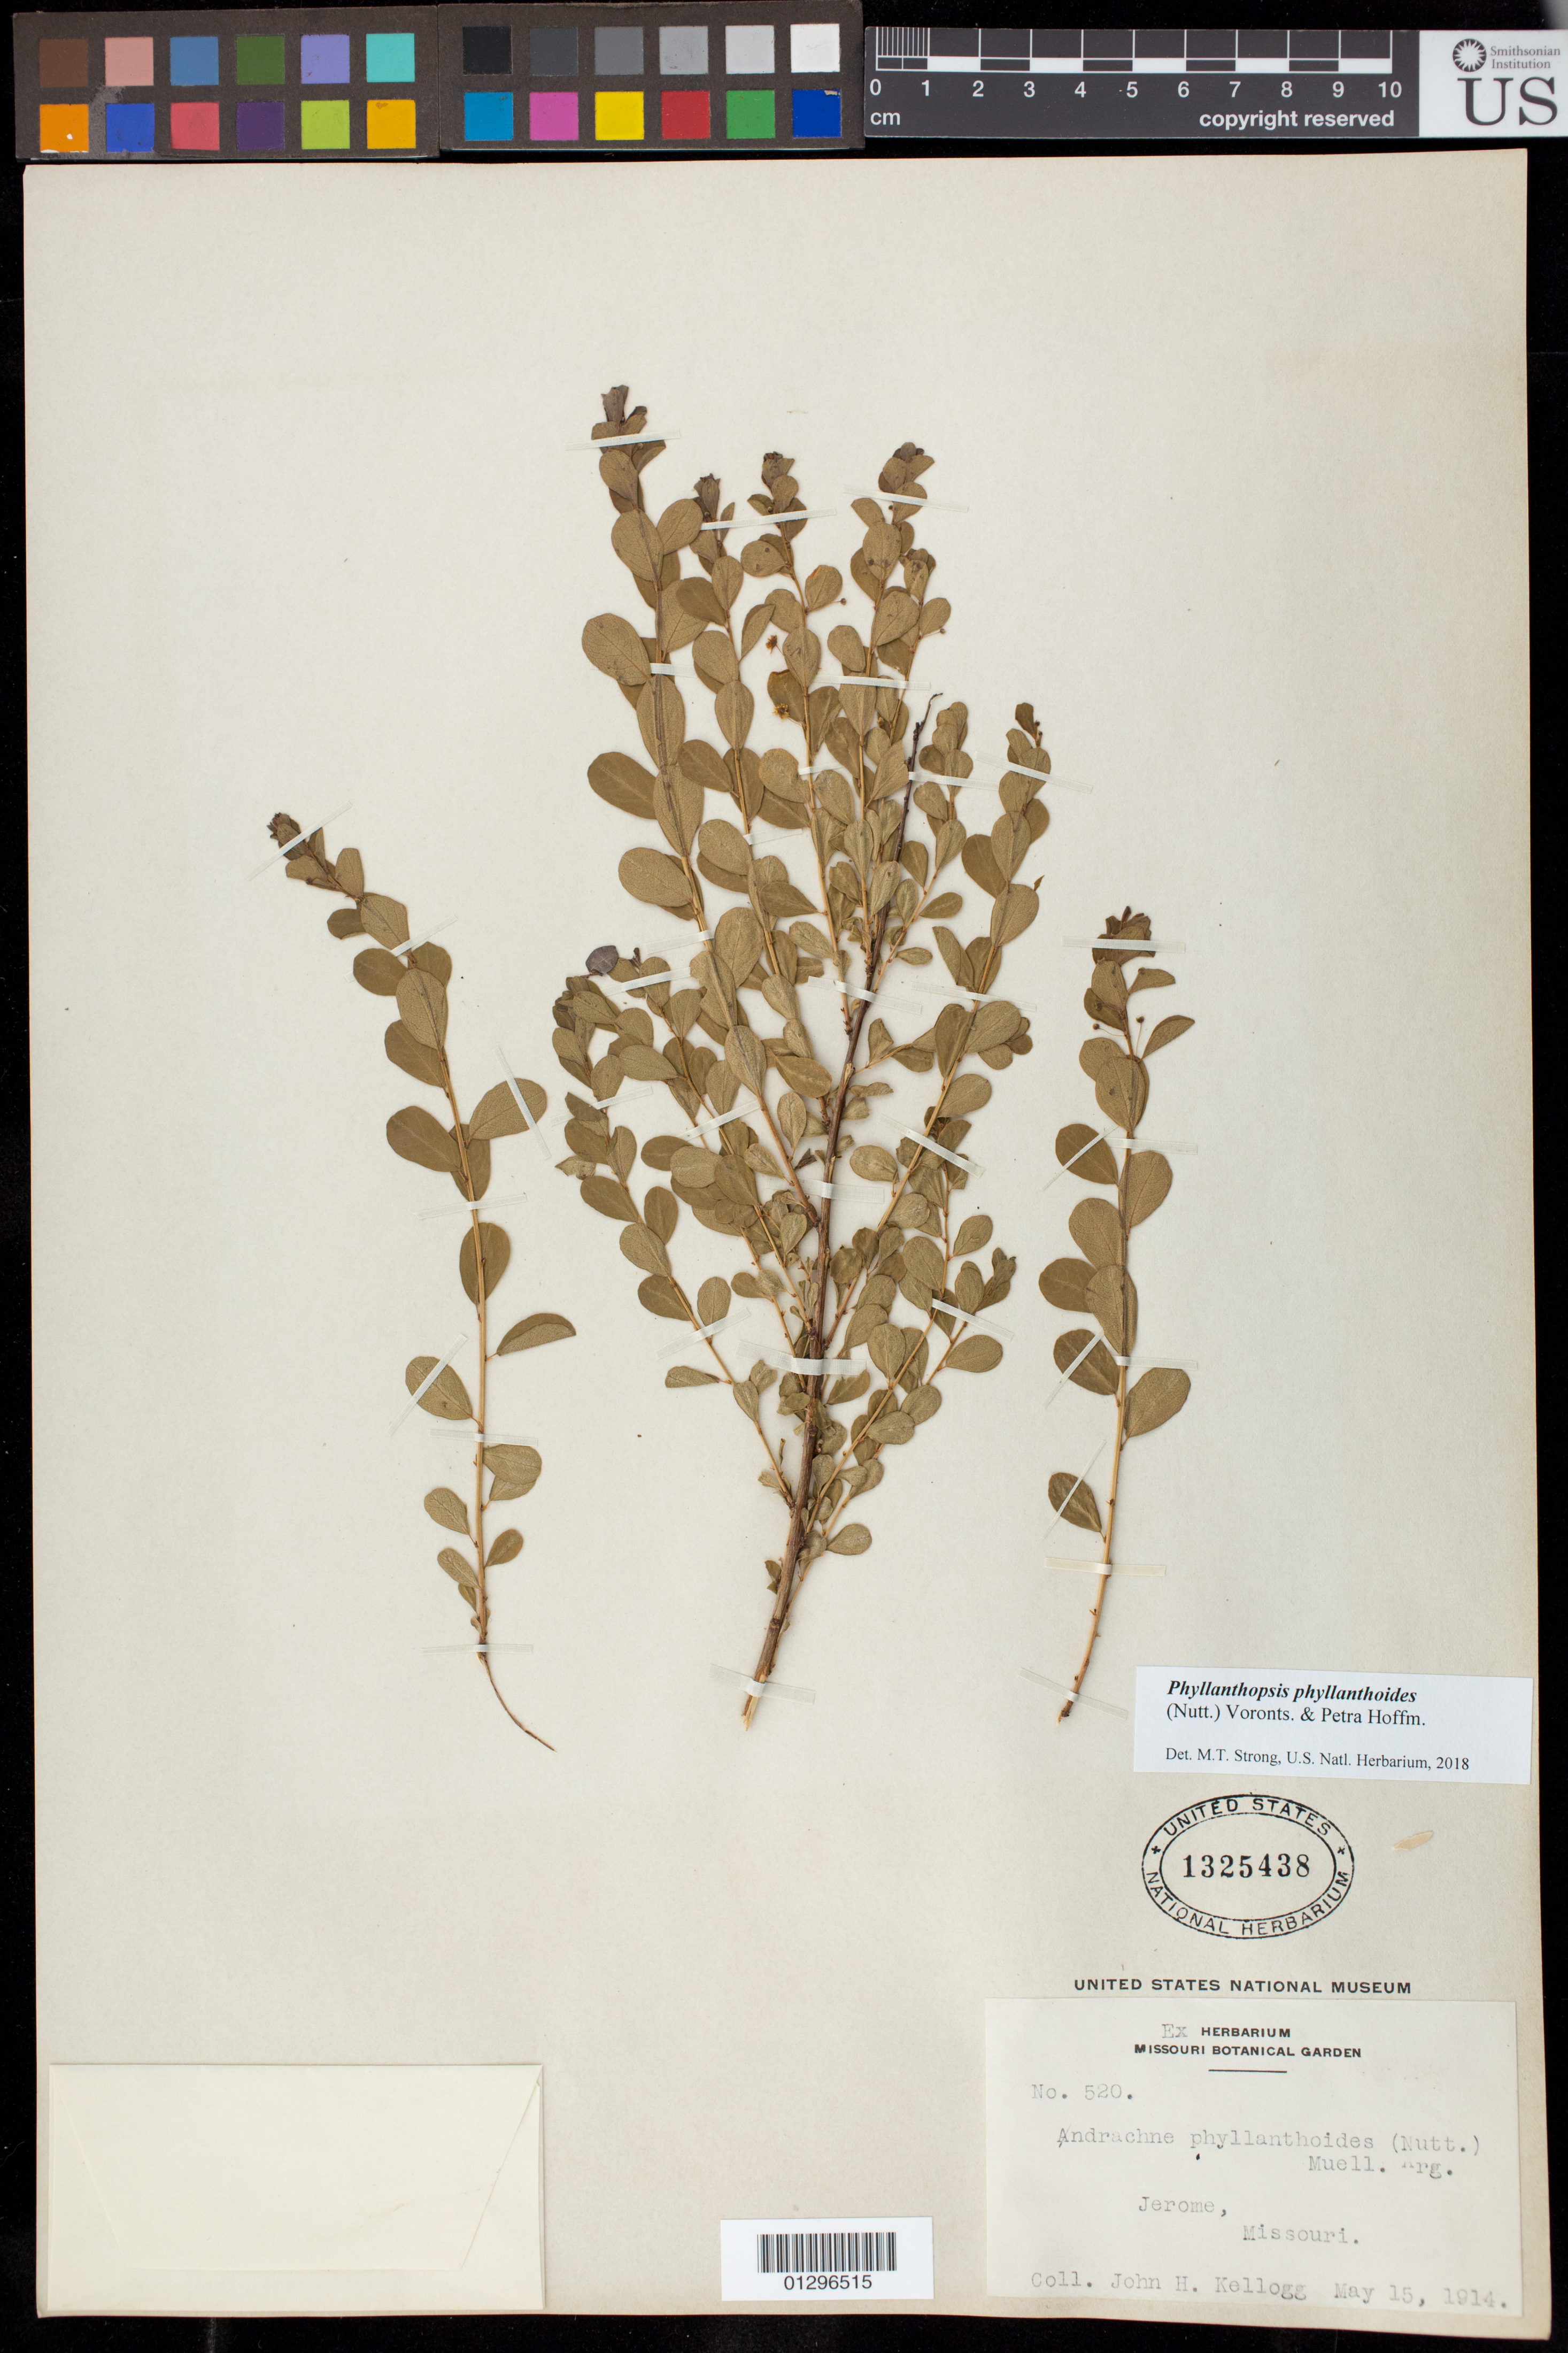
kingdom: Plantae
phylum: Tracheophyta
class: Magnoliopsida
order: Malpighiales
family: Phyllanthaceae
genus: Phyllanthopsis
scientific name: Phyllanthopsis phyllanthoides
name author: (Nutt.) Voronts. & Petra Hoffm.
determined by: Strong, M. T., (US), Smithsonian Institution - National Museum of Natural History (UNITED STATES)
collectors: J. H. Kellogg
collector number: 520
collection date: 1914-05-15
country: United States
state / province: Missouri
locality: Jerome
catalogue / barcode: US 1325438